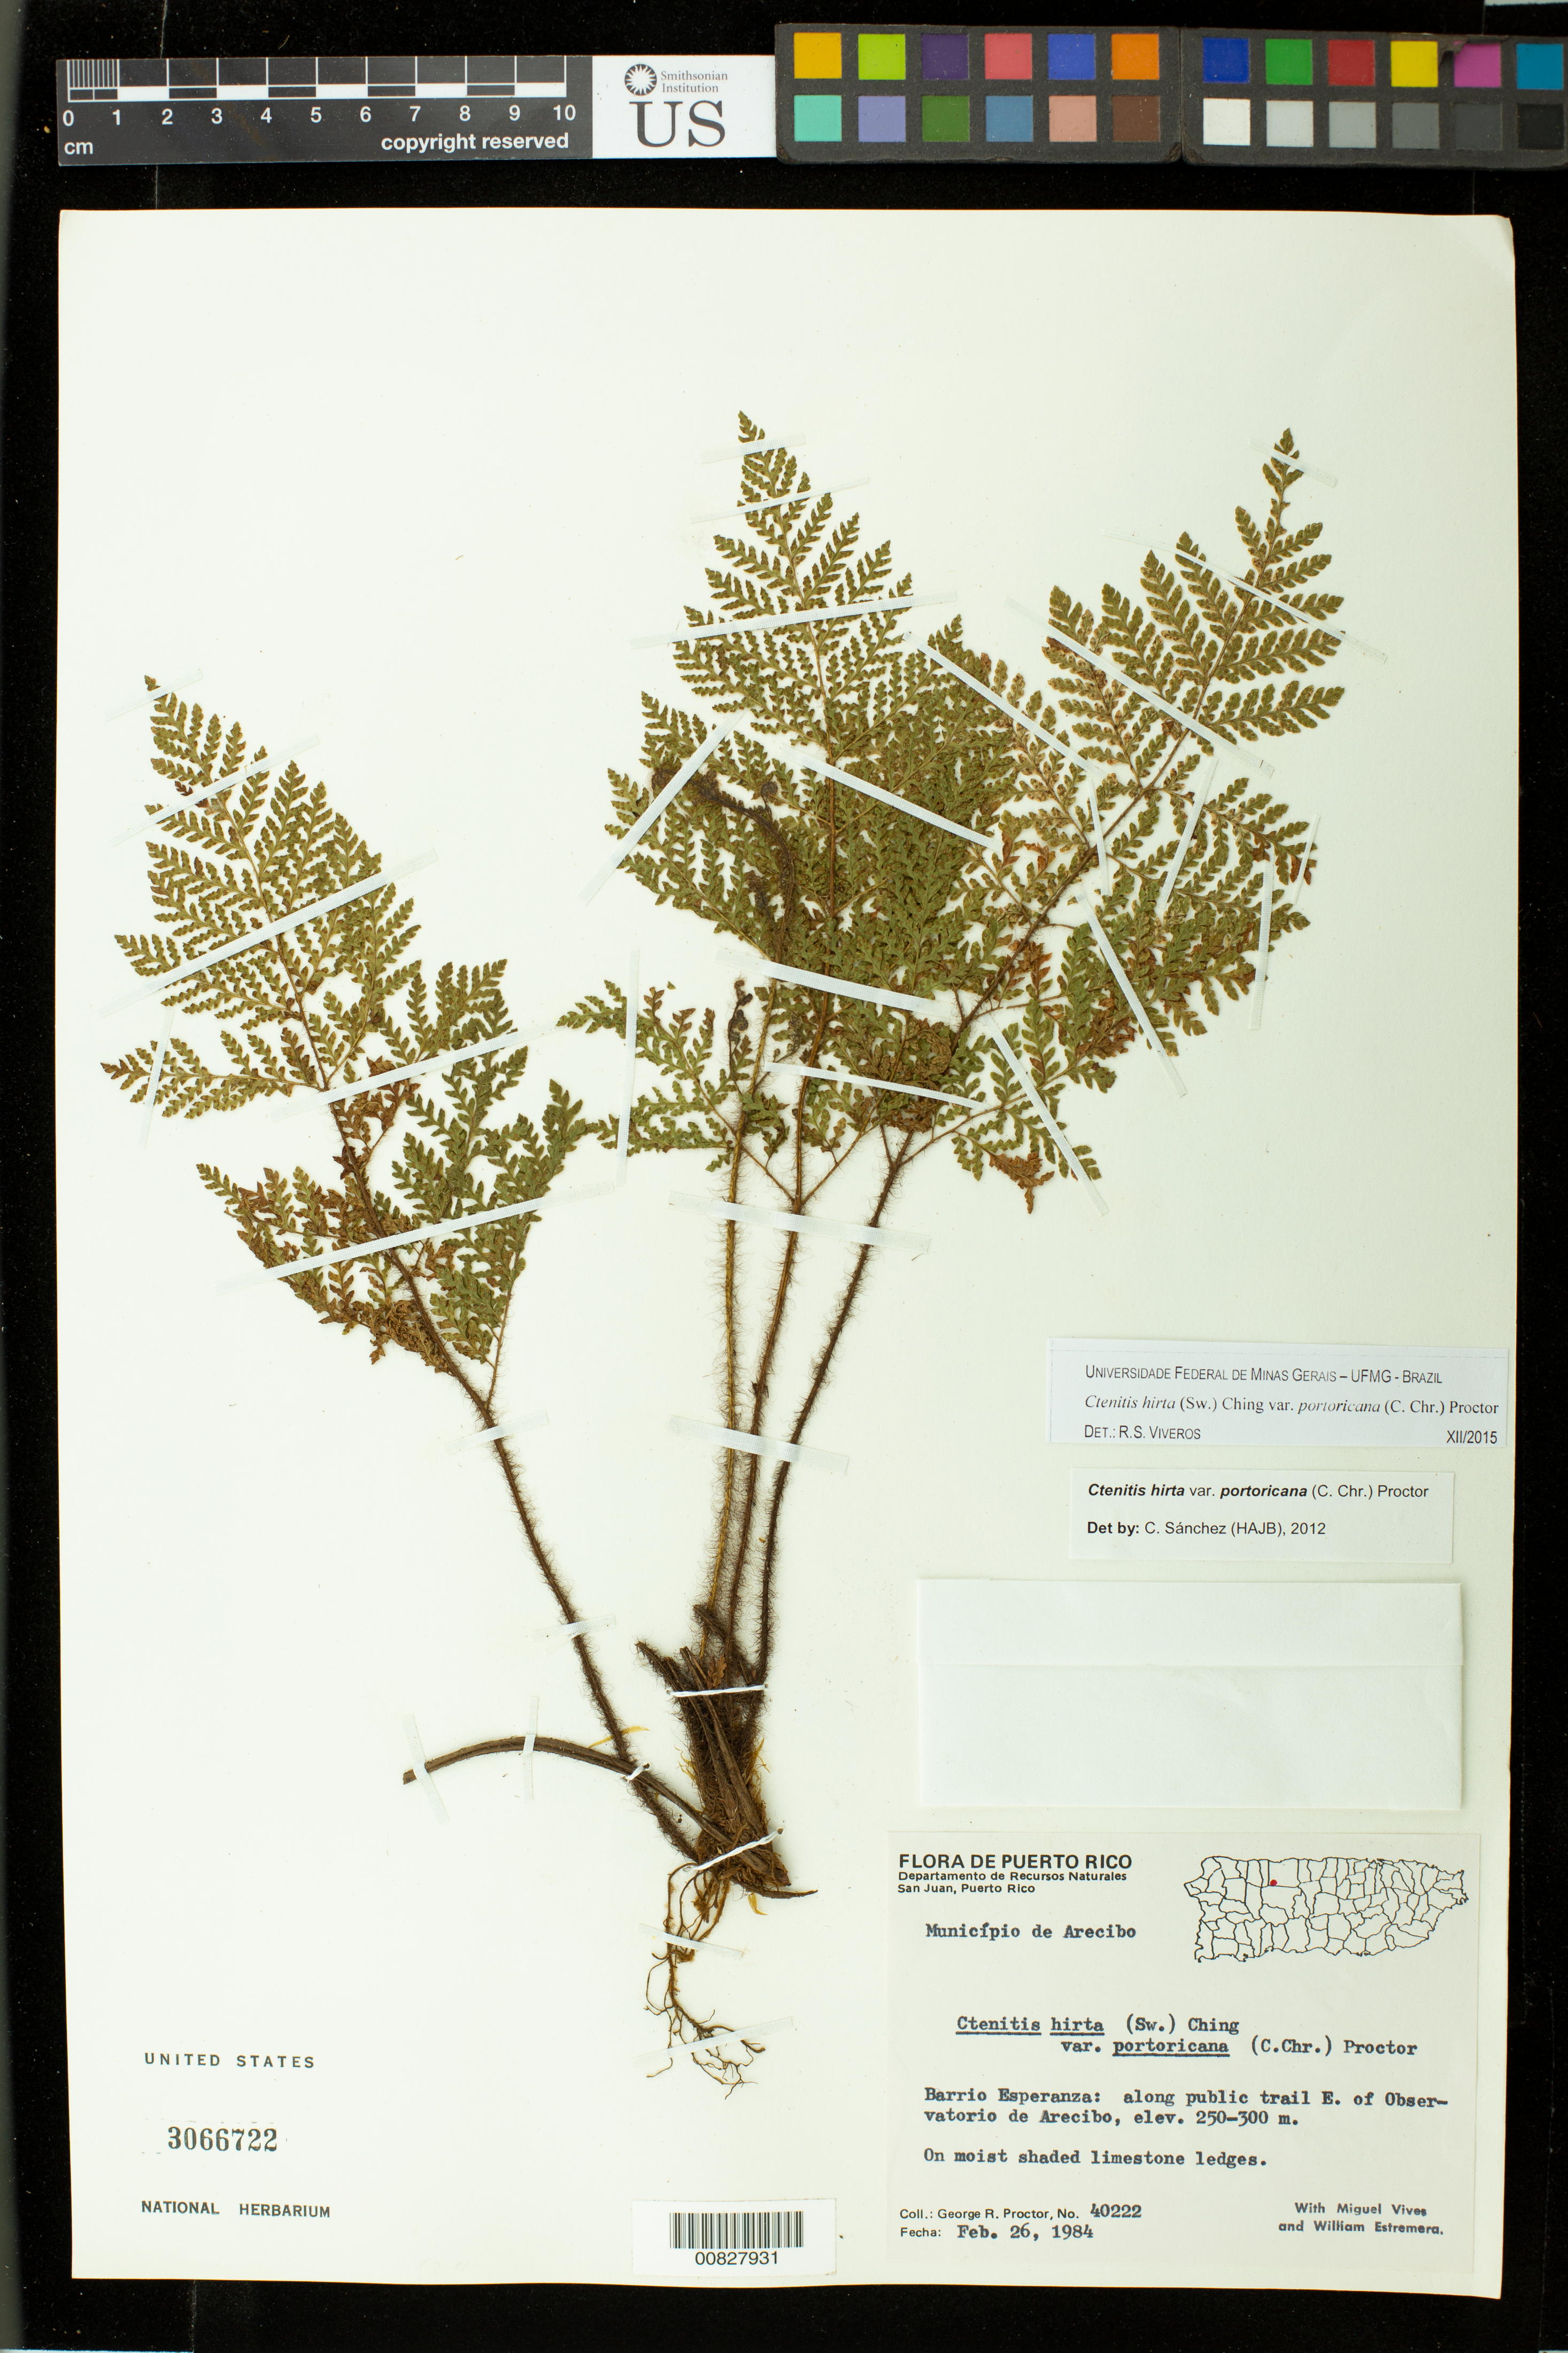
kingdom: Plantae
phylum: Tracheophyta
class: Polypodiopsida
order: Polypodiales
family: Dryopteridaceae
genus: Ctenitis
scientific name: Ctenitis hirta var. portoricana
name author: (C. Chr.) Proctor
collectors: G. R. Proctor, M. Vives & W. Estremera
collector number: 40222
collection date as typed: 26 Feb 1984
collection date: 1984-02-26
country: Puerto Rico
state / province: Arecibo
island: Puerto Rico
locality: Mun. Arecibo, Barrio Esperanza, trail E of Observatorio de Arecibo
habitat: Moist shaded limestone ledges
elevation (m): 250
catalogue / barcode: US 3066722